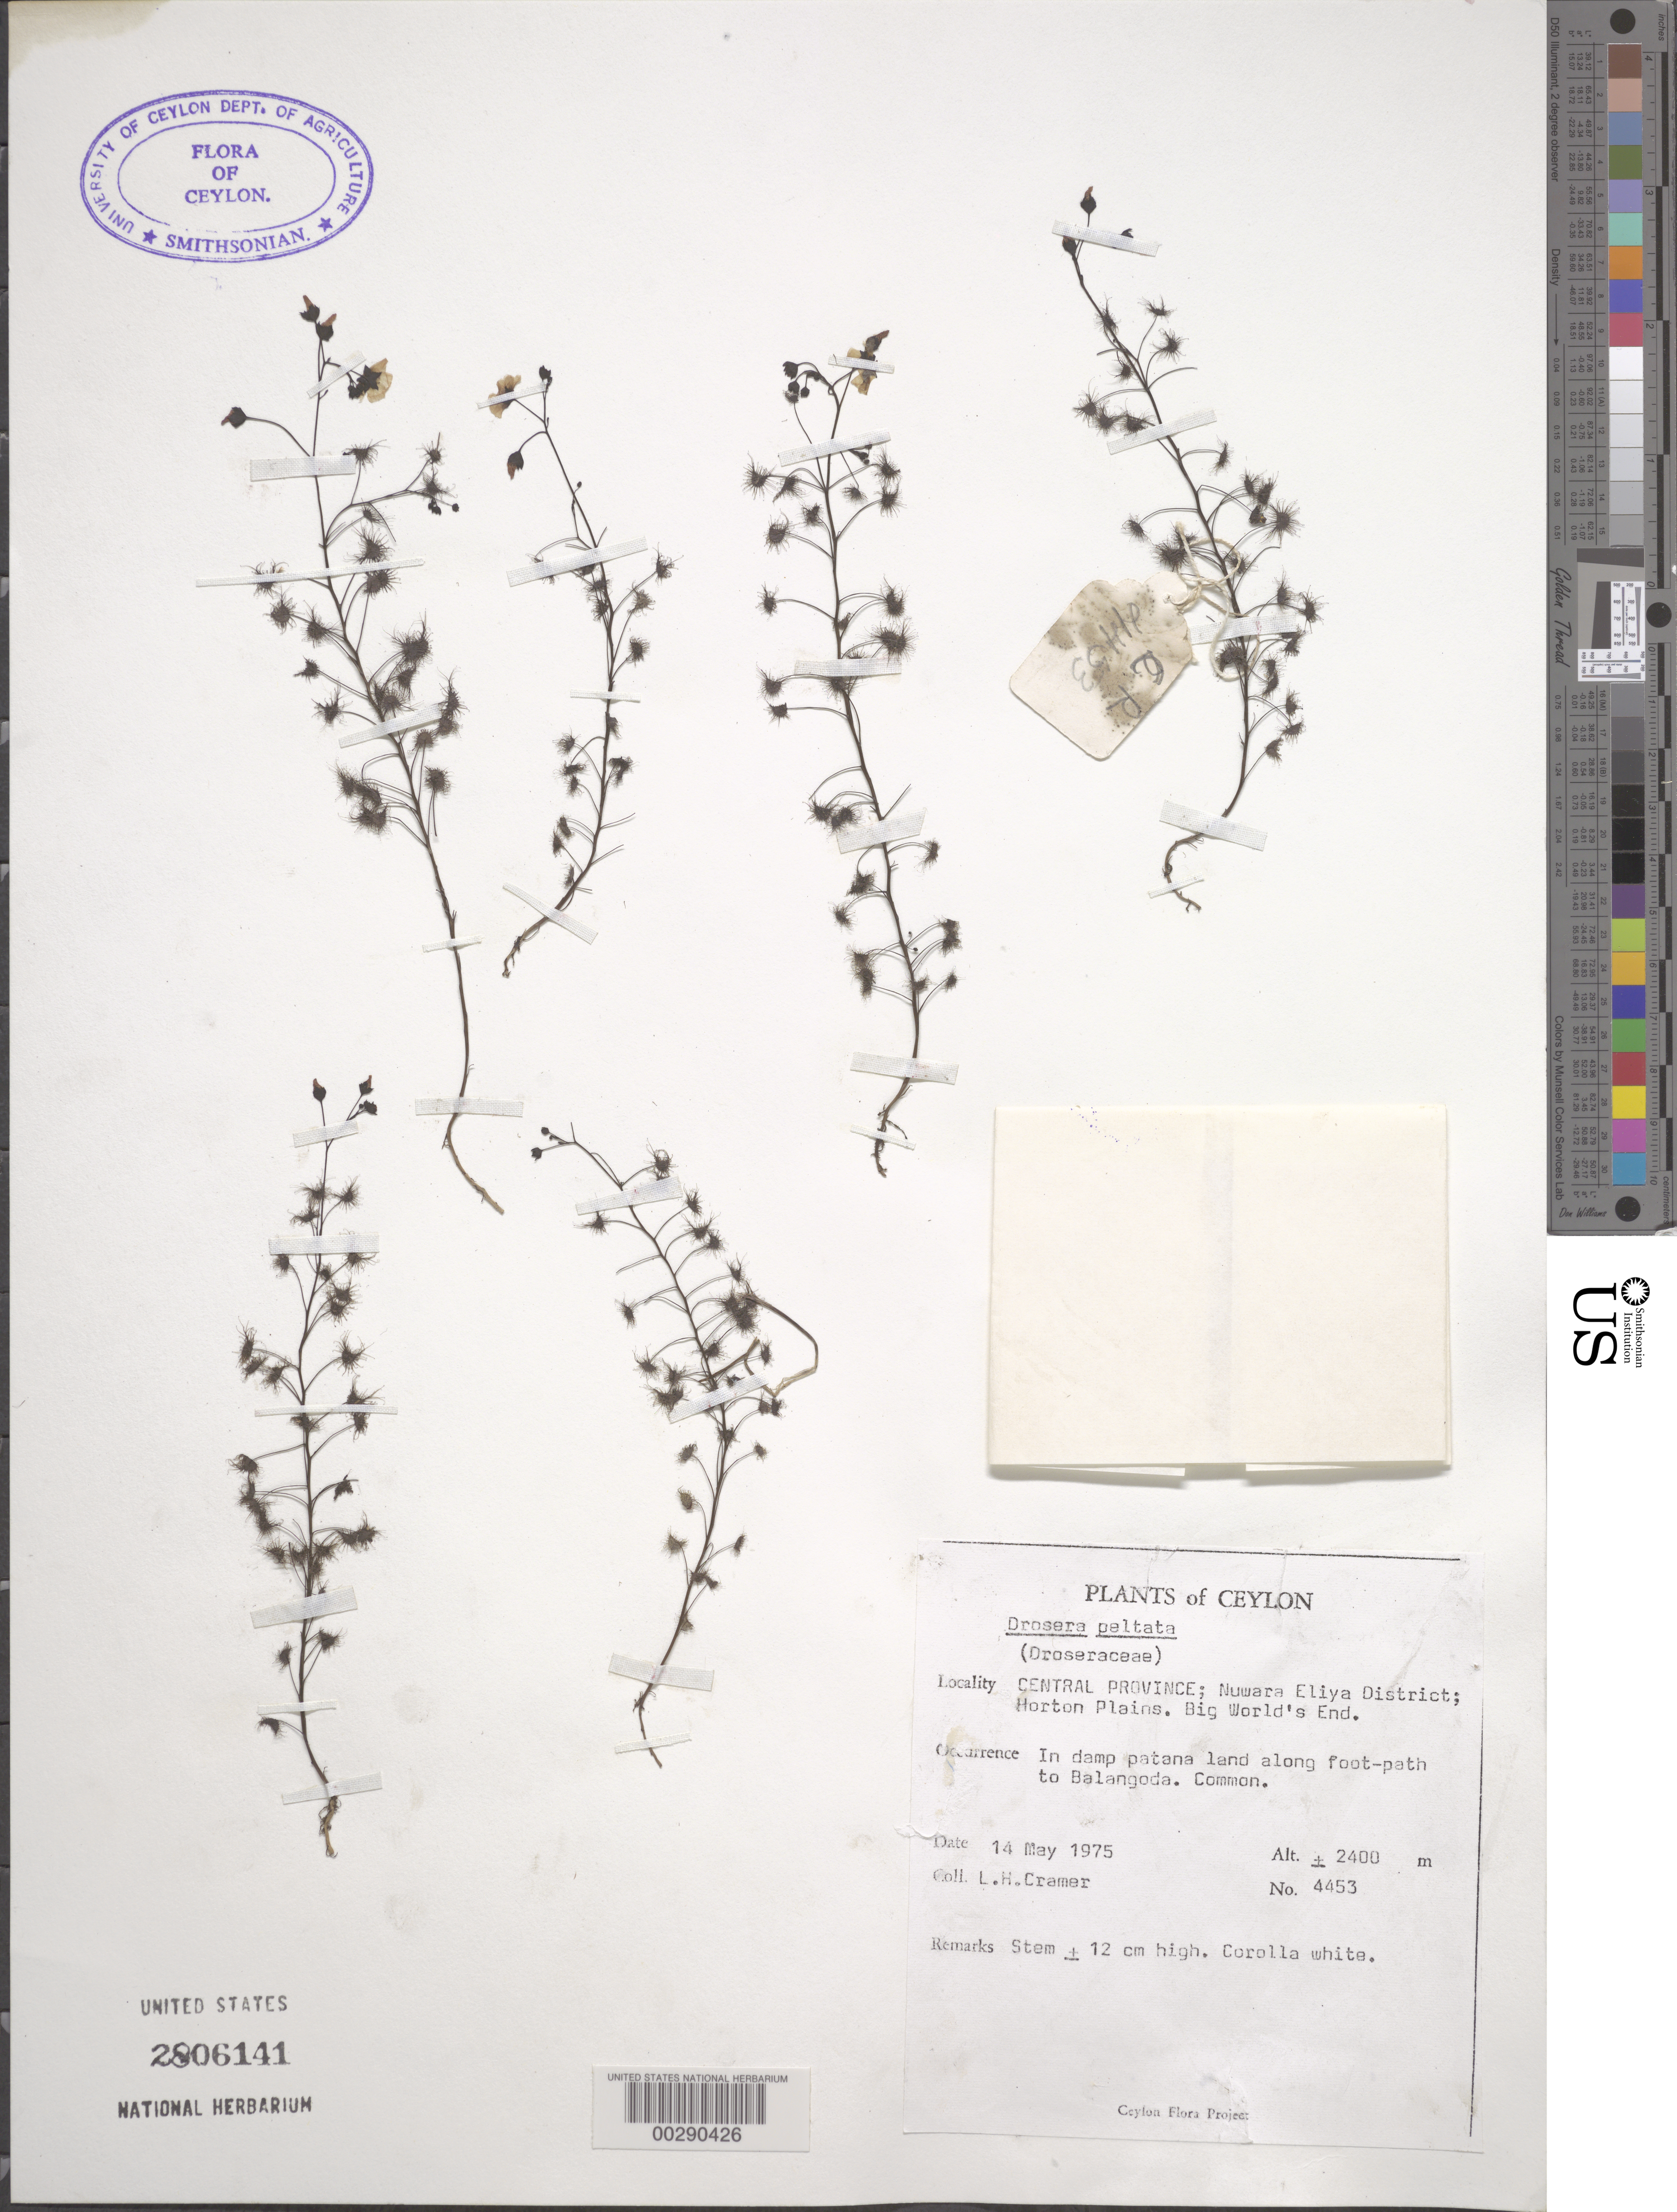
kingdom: Plantae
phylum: Tracheophyta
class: Magnoliopsida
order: Caryophyllales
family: Droseraceae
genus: Drosera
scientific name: Drosera peltata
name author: Sm. ex Willd.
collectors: L. H. Cramer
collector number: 4453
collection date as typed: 14 May 1975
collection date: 1975-05-14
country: Sri Lanka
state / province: Central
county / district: Nuwara Eliya Dist.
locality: Horton plains, big world's end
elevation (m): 2400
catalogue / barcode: US 2806141